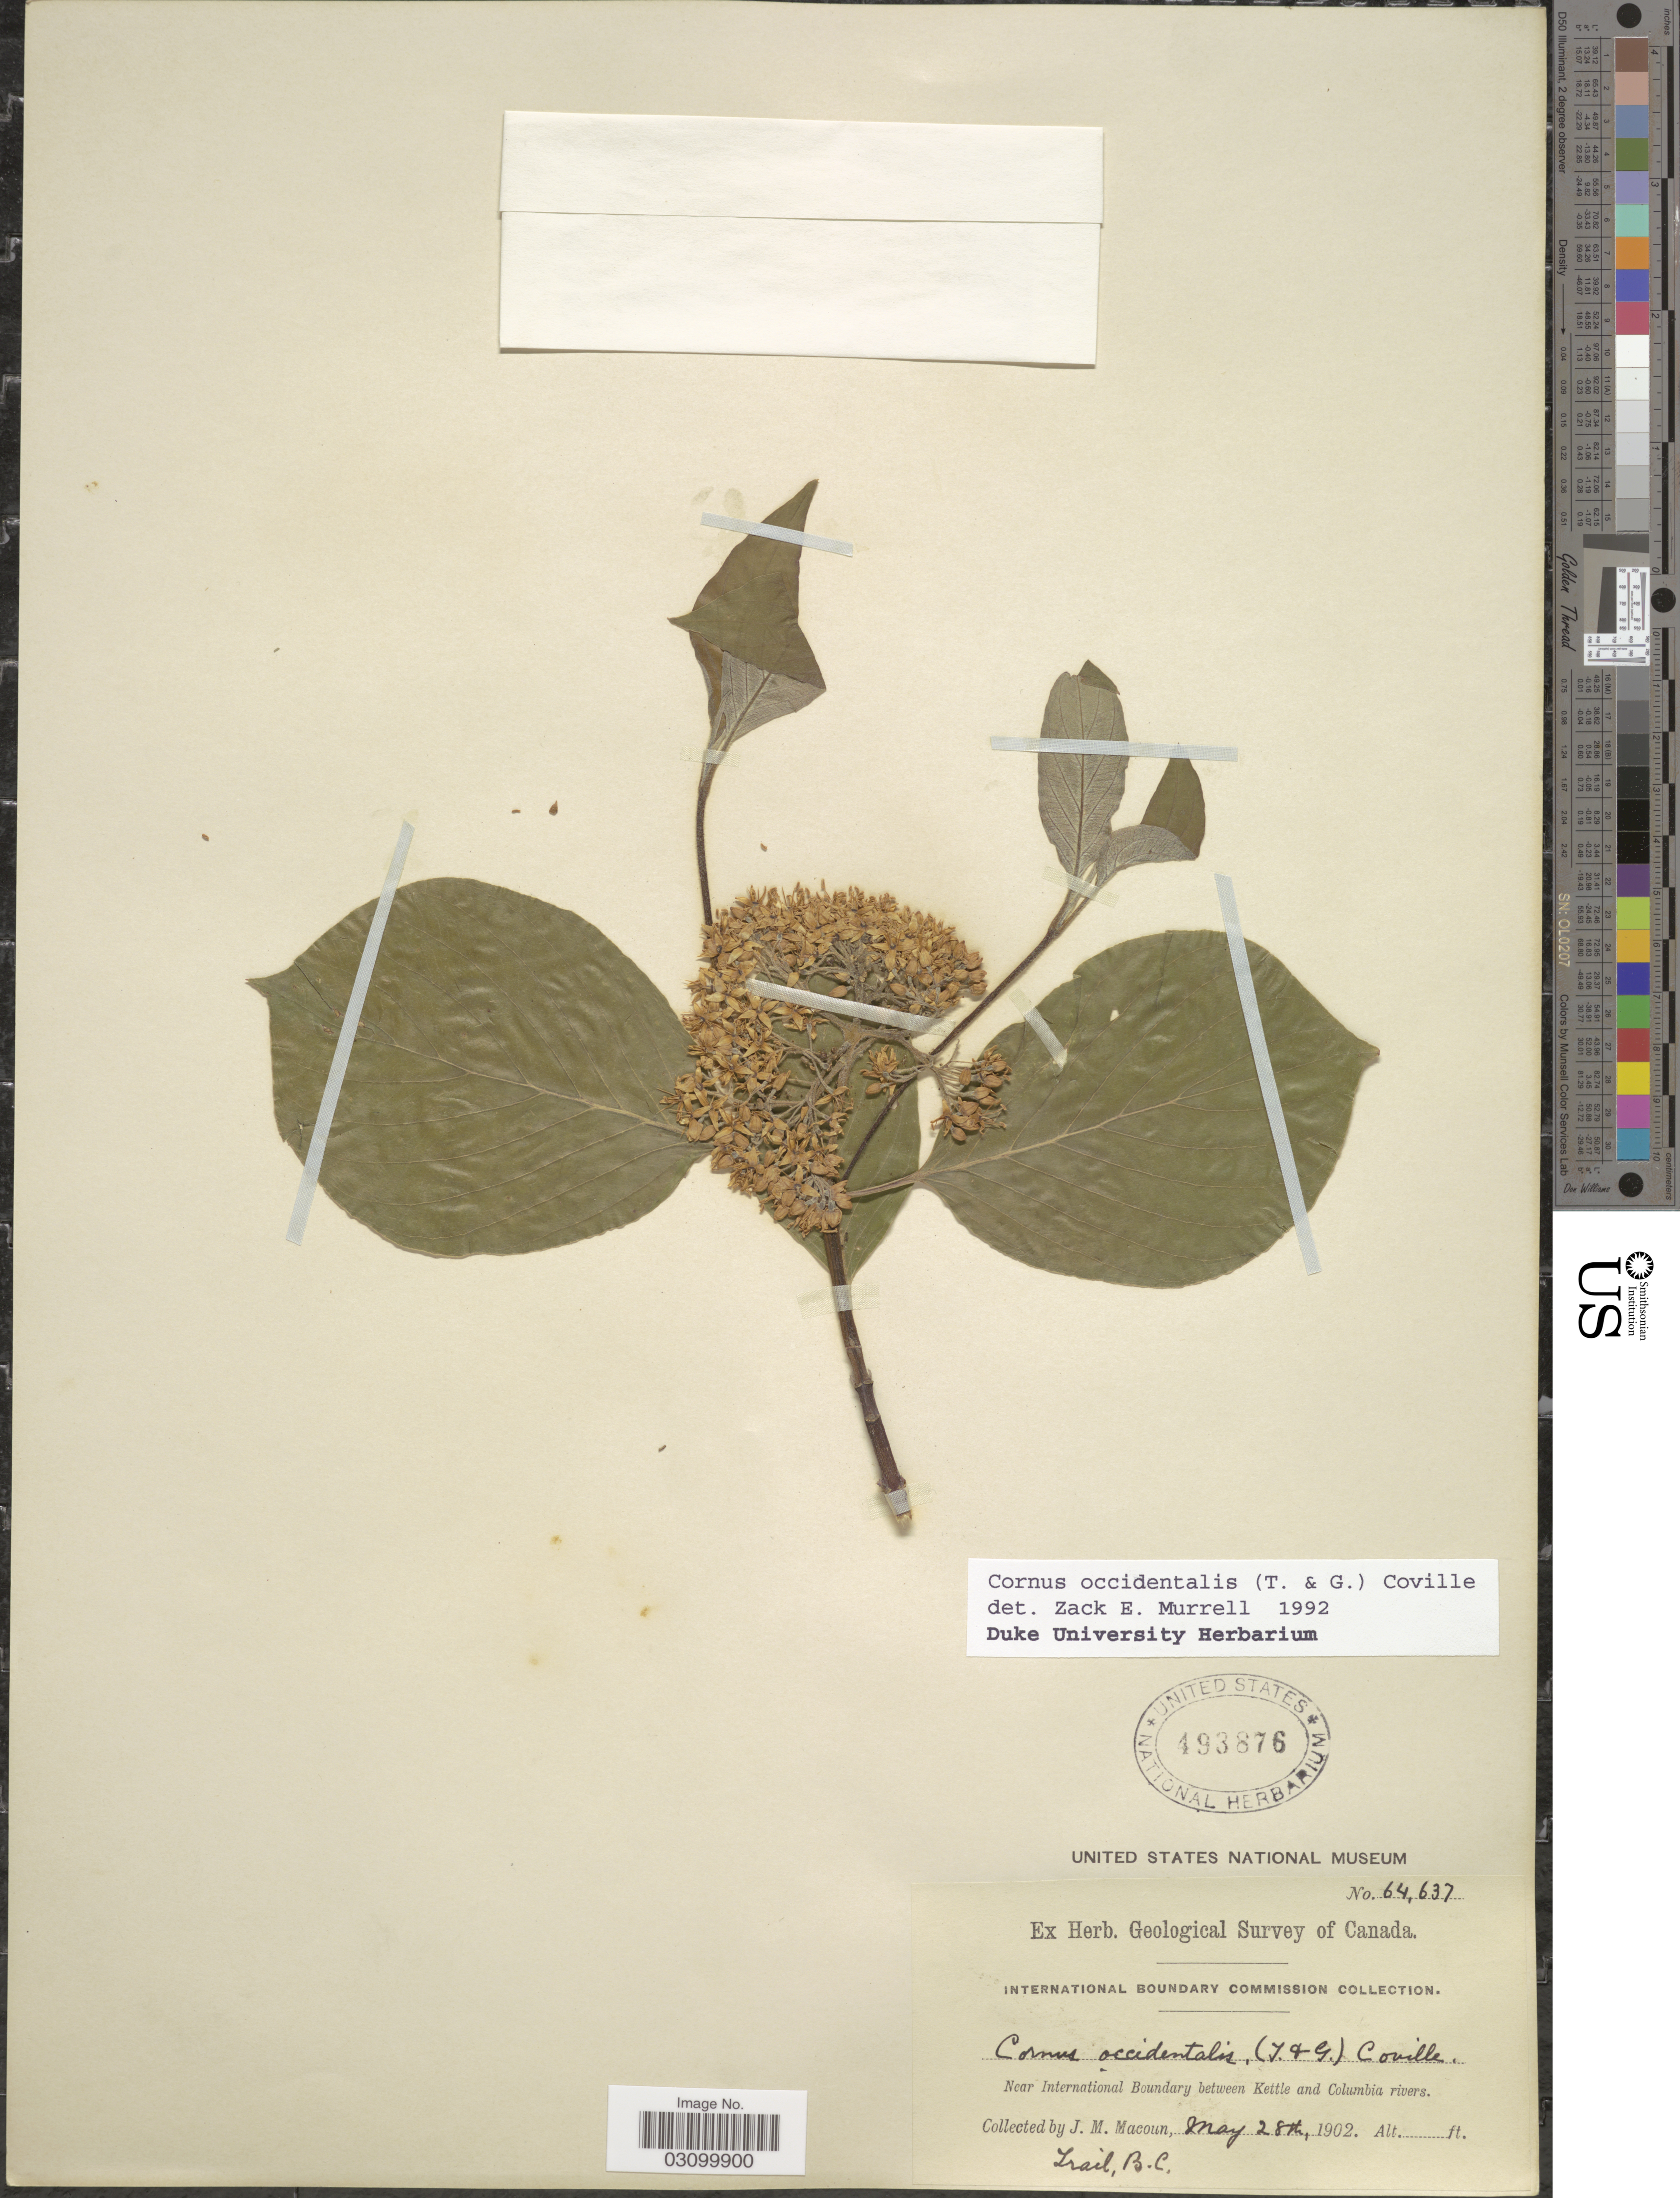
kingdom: Plantae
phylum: Tracheophyta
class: Magnoliopsida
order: Cornales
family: Cornaceae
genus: Cornus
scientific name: Cornus occidentalis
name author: (Torr. & A. Gray) Coville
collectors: J. M. Macoun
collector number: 64637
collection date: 1902-05-28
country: Canada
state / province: British Columbia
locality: Near International Boundary between Kettle and Columbia rivers. Trail, B.C.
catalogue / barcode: US 493876